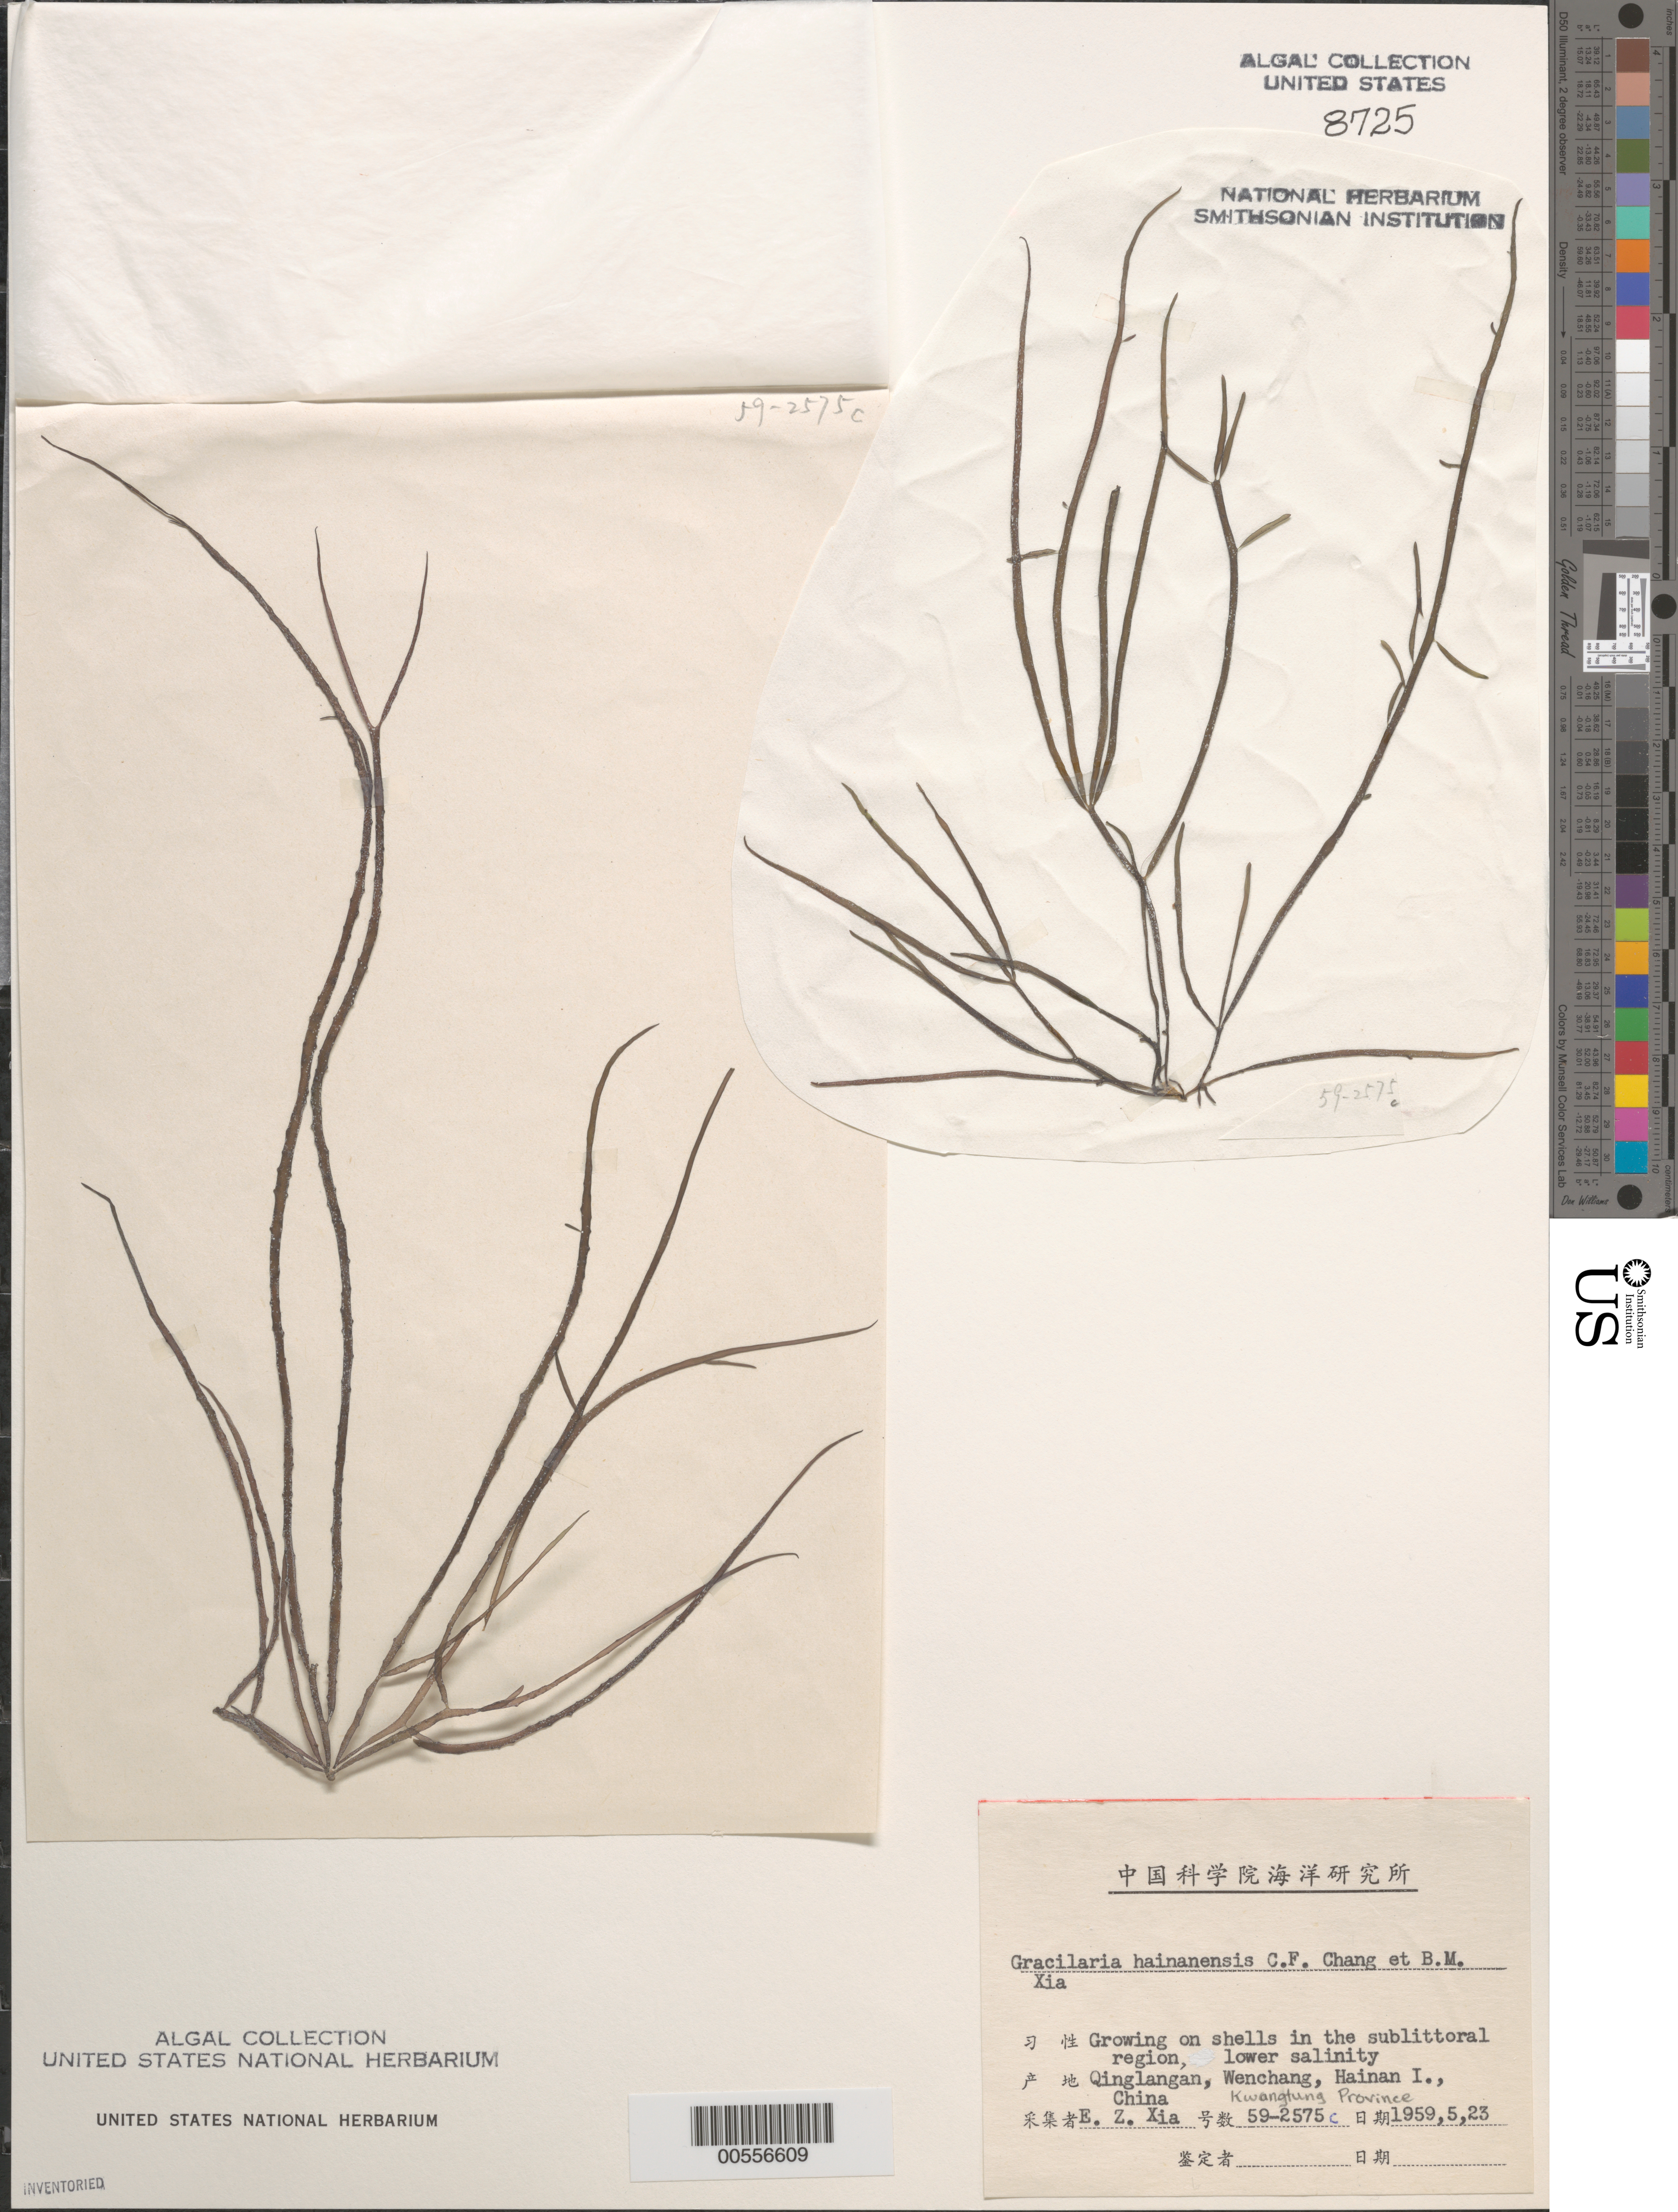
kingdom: Plantae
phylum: Rhodophyta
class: Florideophyceae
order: Gracilariales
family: Gracilariaceae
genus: Gracilaria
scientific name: Gracilaria hainanensis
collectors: E. Xia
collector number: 59-2575c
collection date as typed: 23 May 1959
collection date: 1959-05-23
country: China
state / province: Hainan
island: Hainan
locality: Quinglangan, Wenchang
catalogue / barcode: US 8725